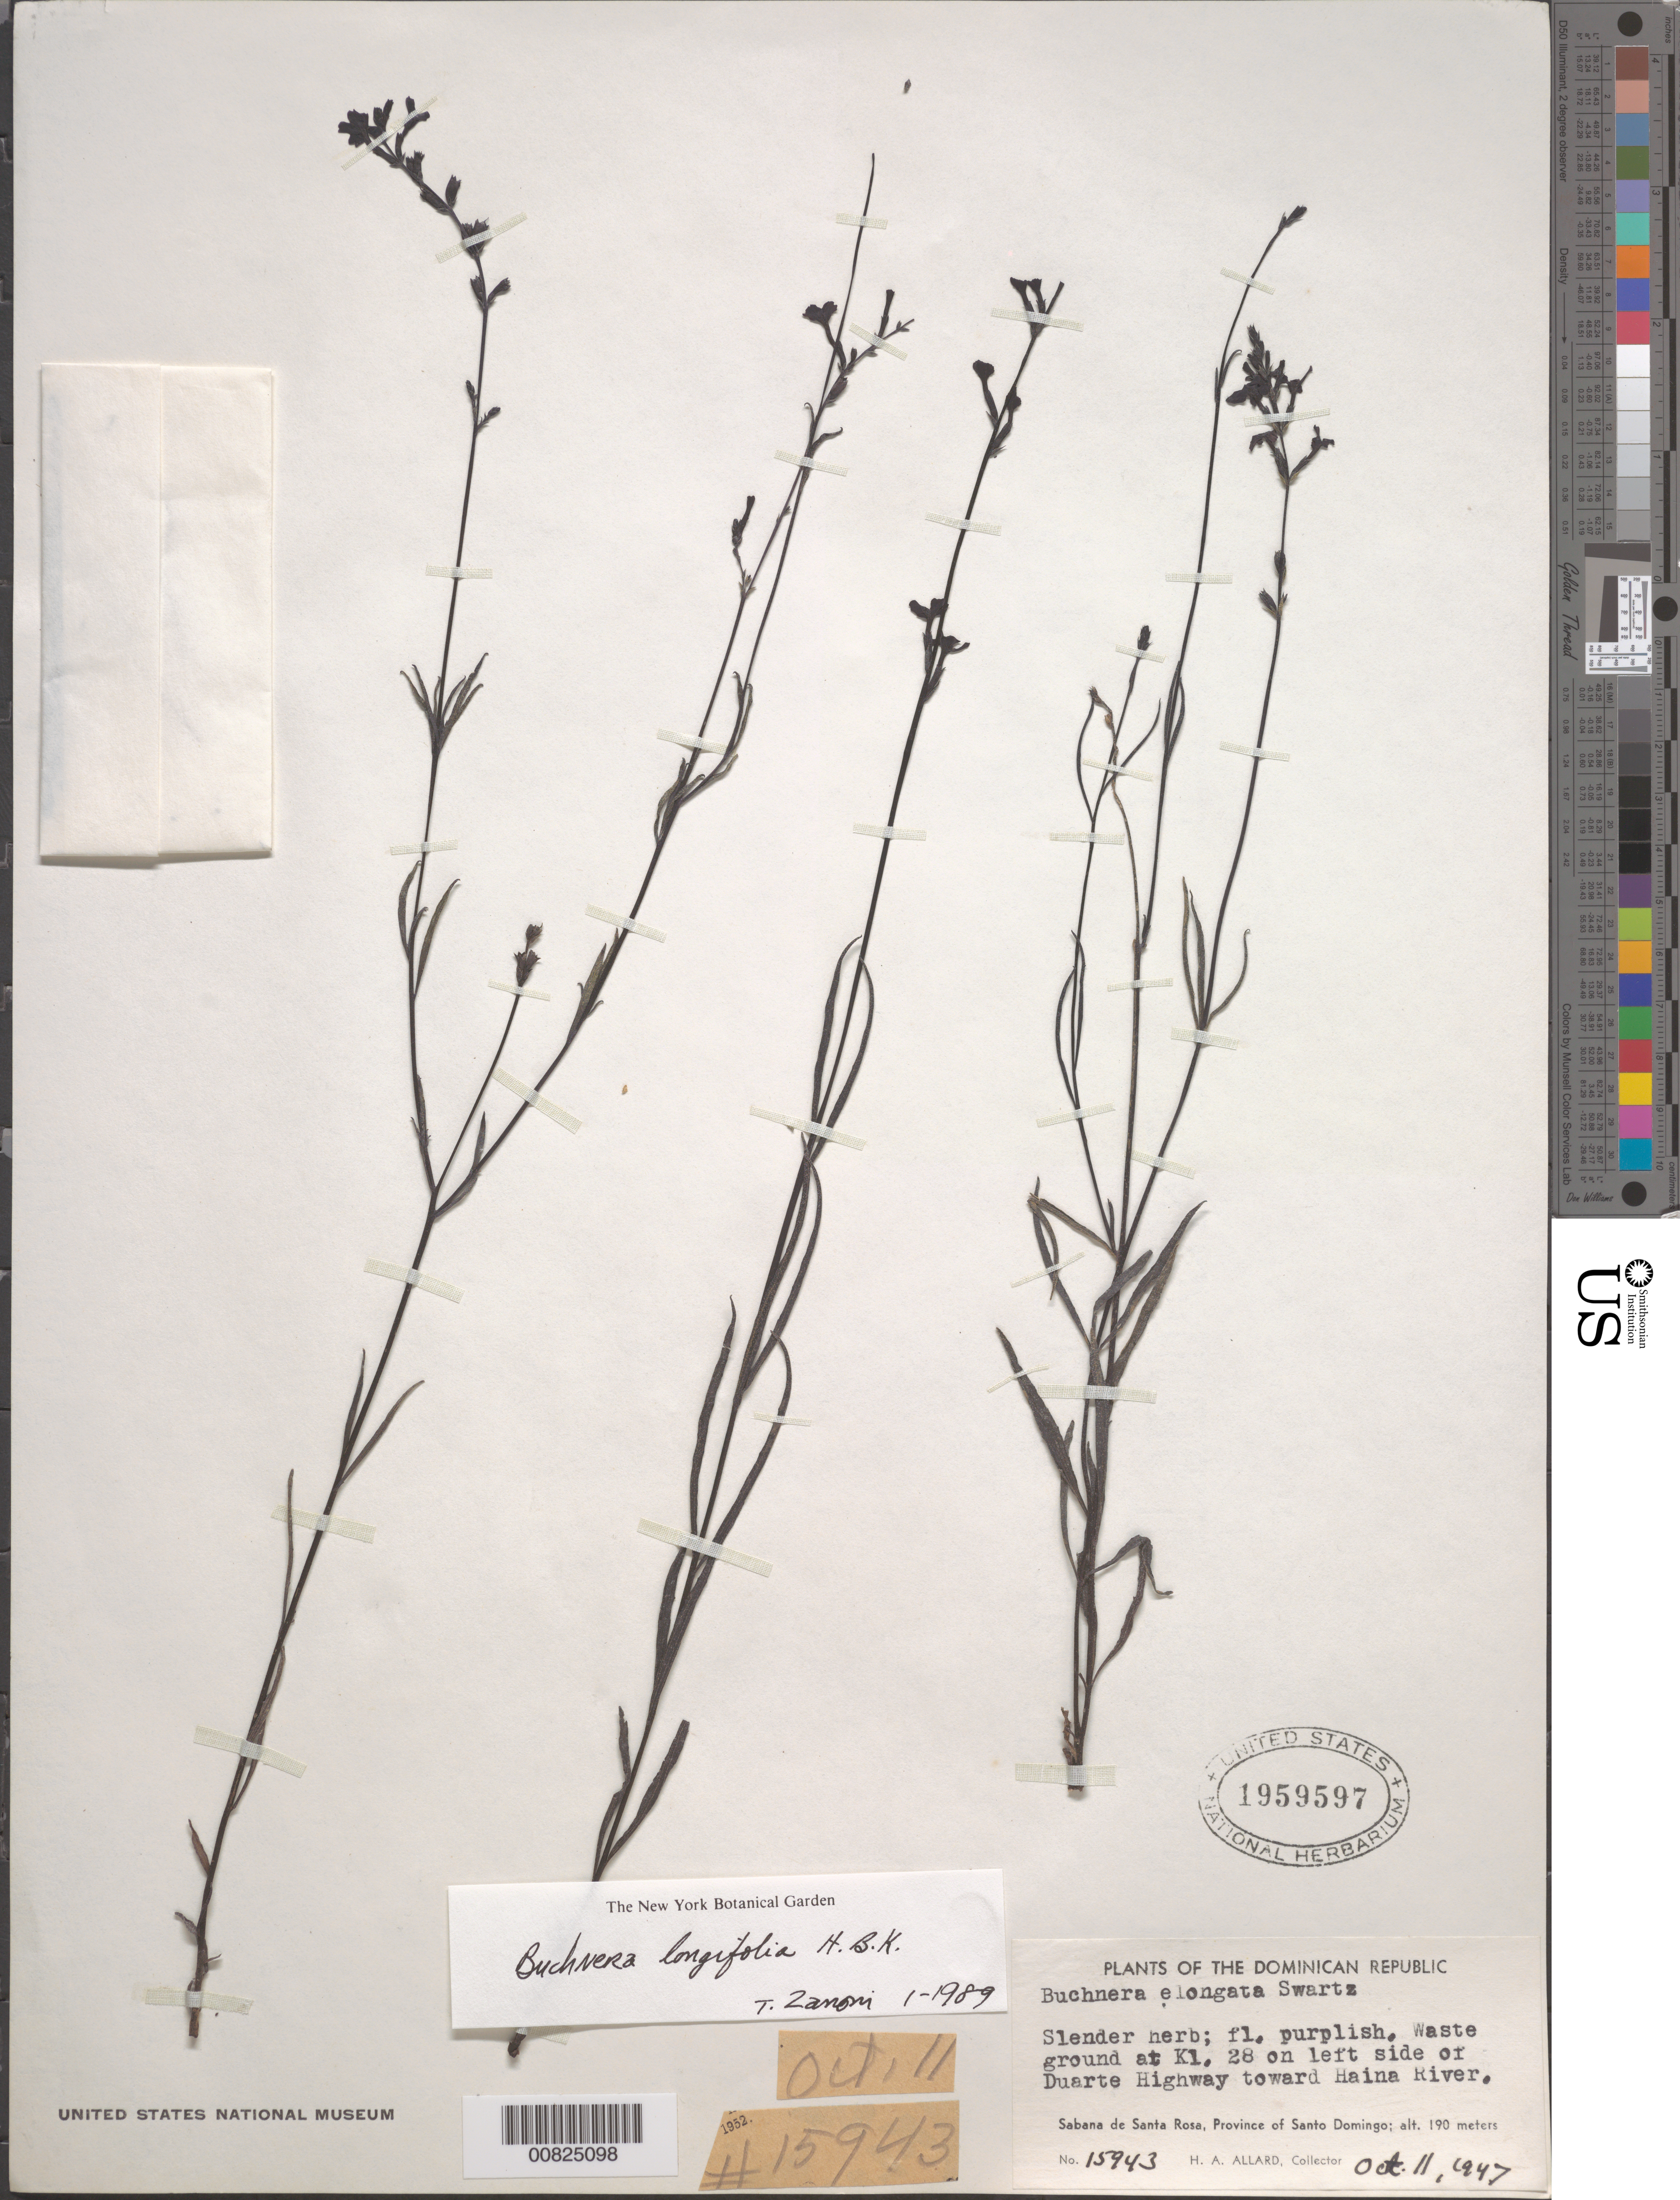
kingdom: Plantae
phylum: Tracheophyta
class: Magnoliopsida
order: Lamiales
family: Orobanchaceae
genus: Buchnera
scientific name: Buchnera longifolia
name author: Kunth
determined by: Zanoni, T. A., (NY), New York Botanical Garden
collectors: H. A. Allard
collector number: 15943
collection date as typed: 11 Oct 1947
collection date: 1947-10-11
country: Dominican Republic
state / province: Distrito Nacional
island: Hispaniola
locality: Sabana de Santa Rosa, at Kl. 28 on left side of Duarte Highway toward Haina River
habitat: Waste ground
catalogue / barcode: US 1959597